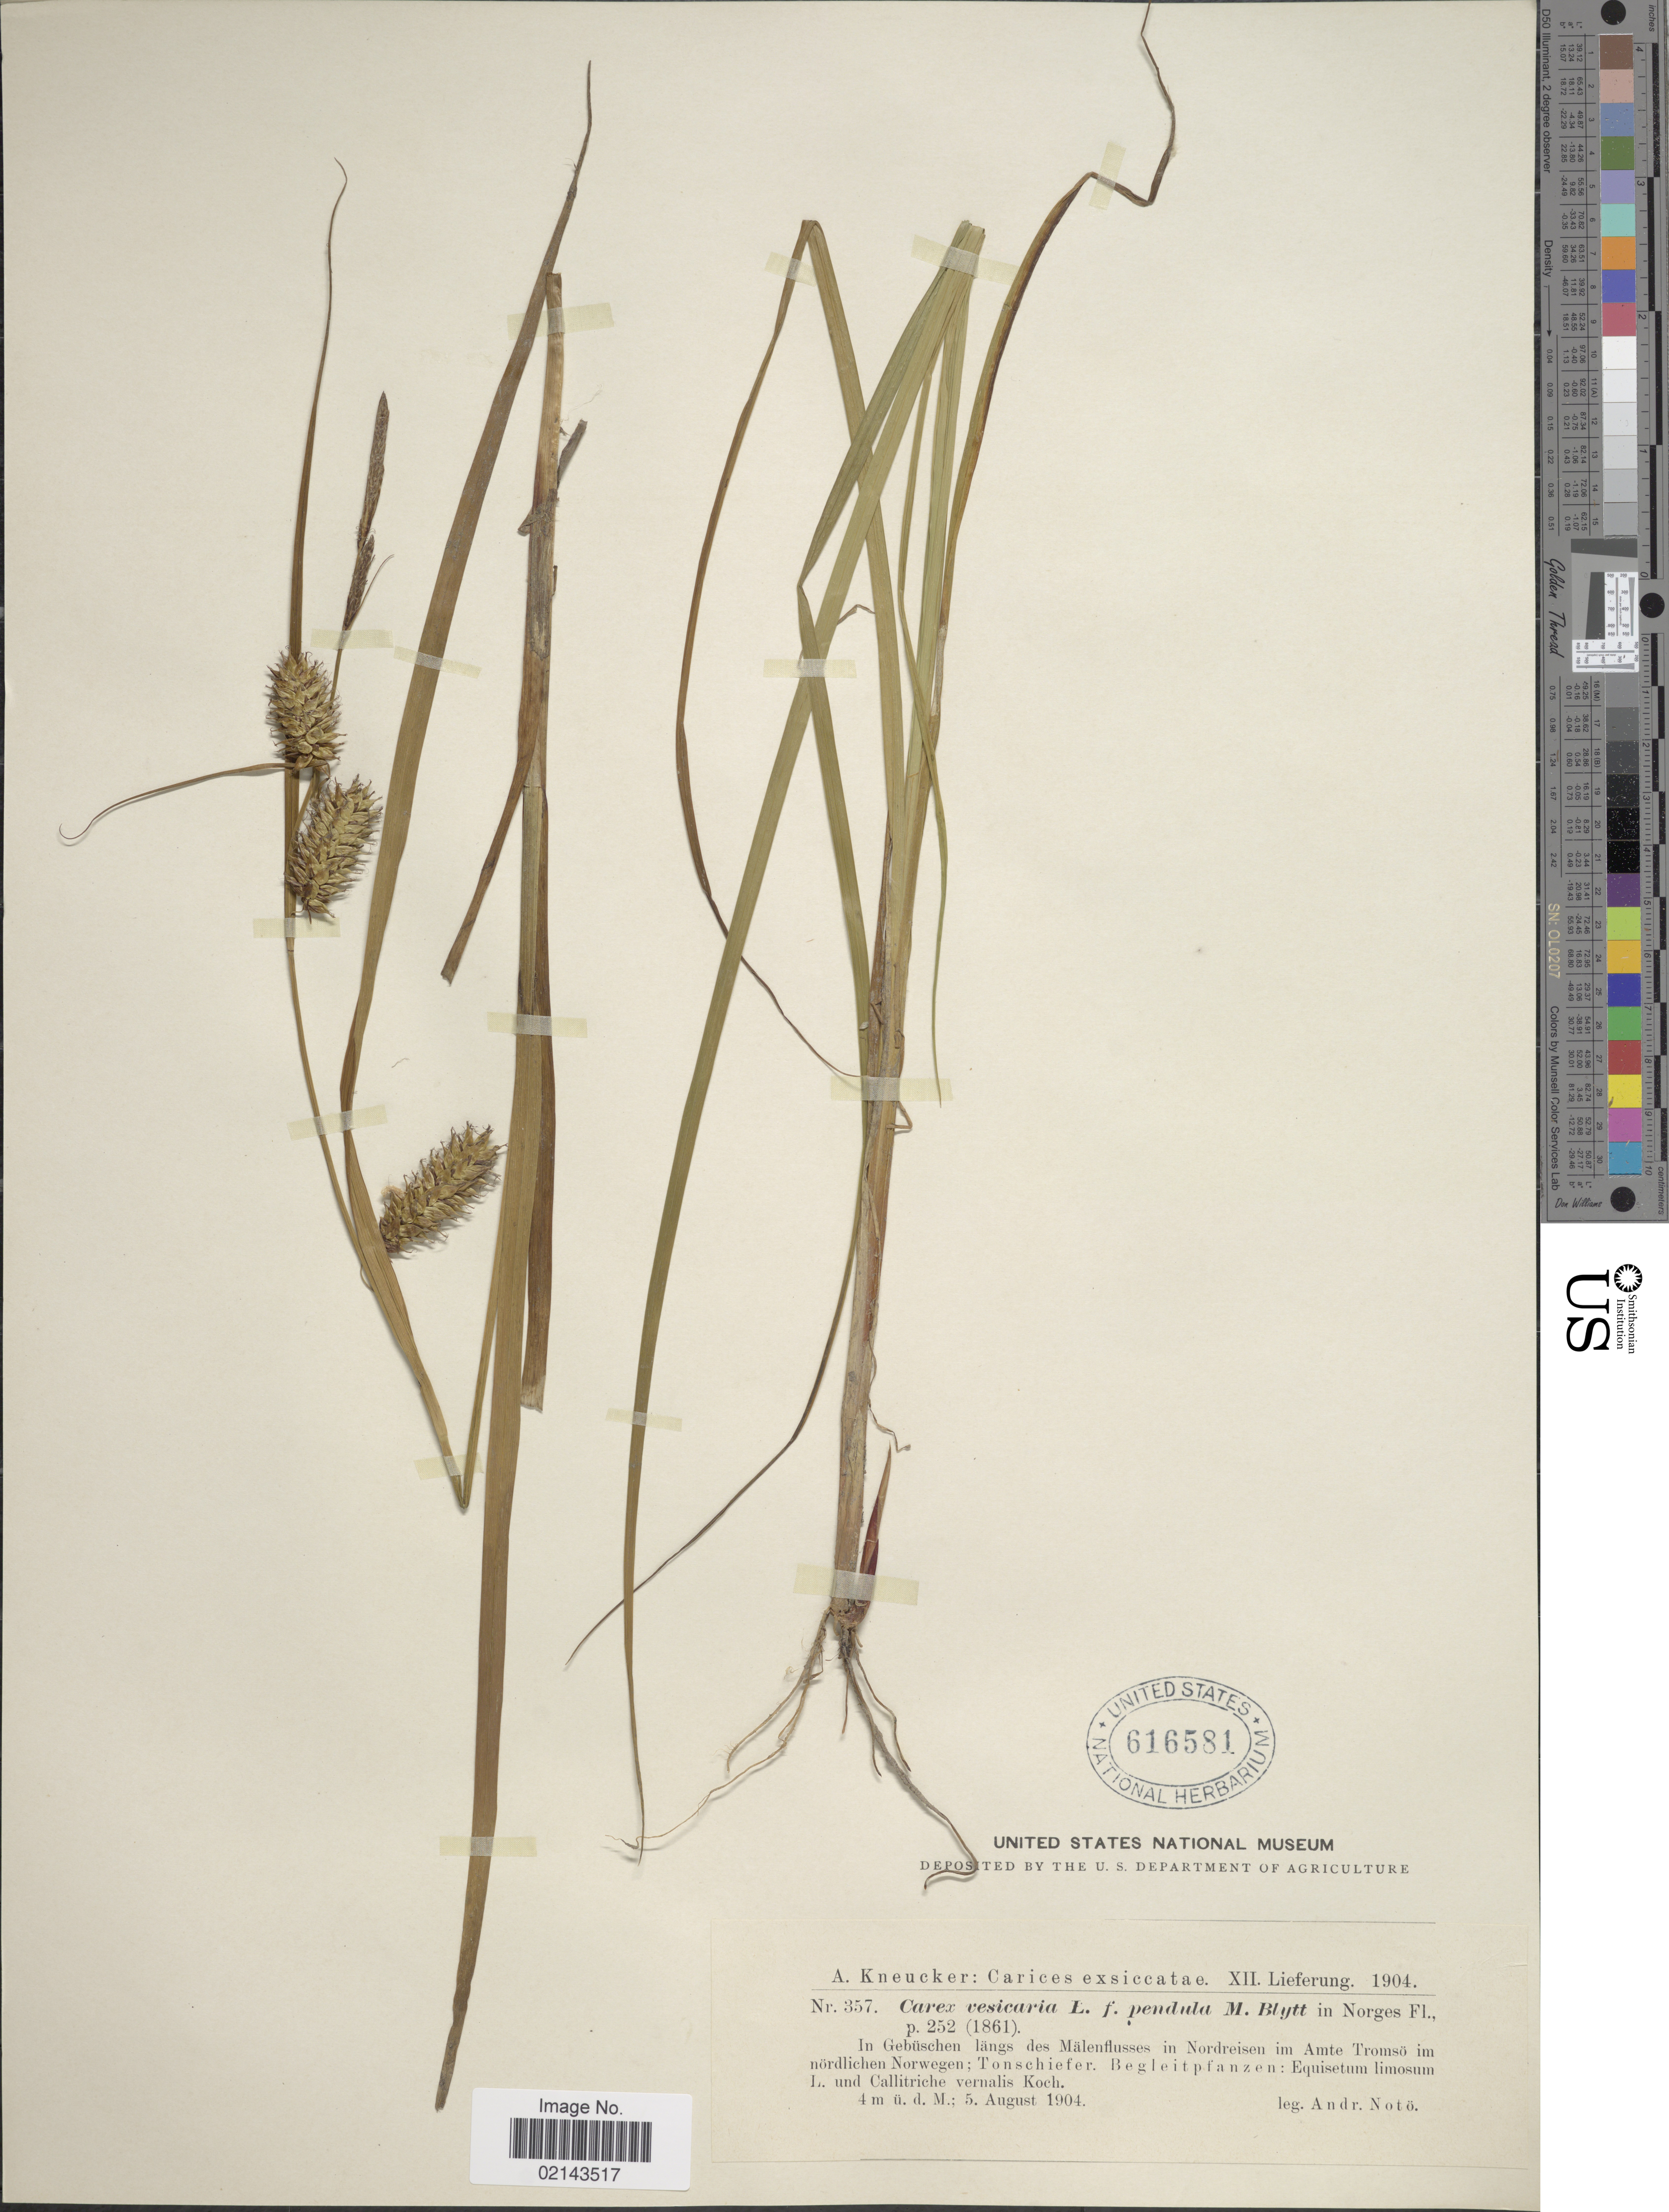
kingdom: Plantae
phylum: Tracheophyta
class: Liliopsida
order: Poales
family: Cyperaceae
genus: Carex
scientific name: Carex vesicaria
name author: L.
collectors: A. Noto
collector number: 357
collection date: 1904-08-05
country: Norway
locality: In Gebüschen längs des Mäalenflusses in Nordreisen im Amte Tromsö in nördlichen Norwegen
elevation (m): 4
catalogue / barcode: US 616581